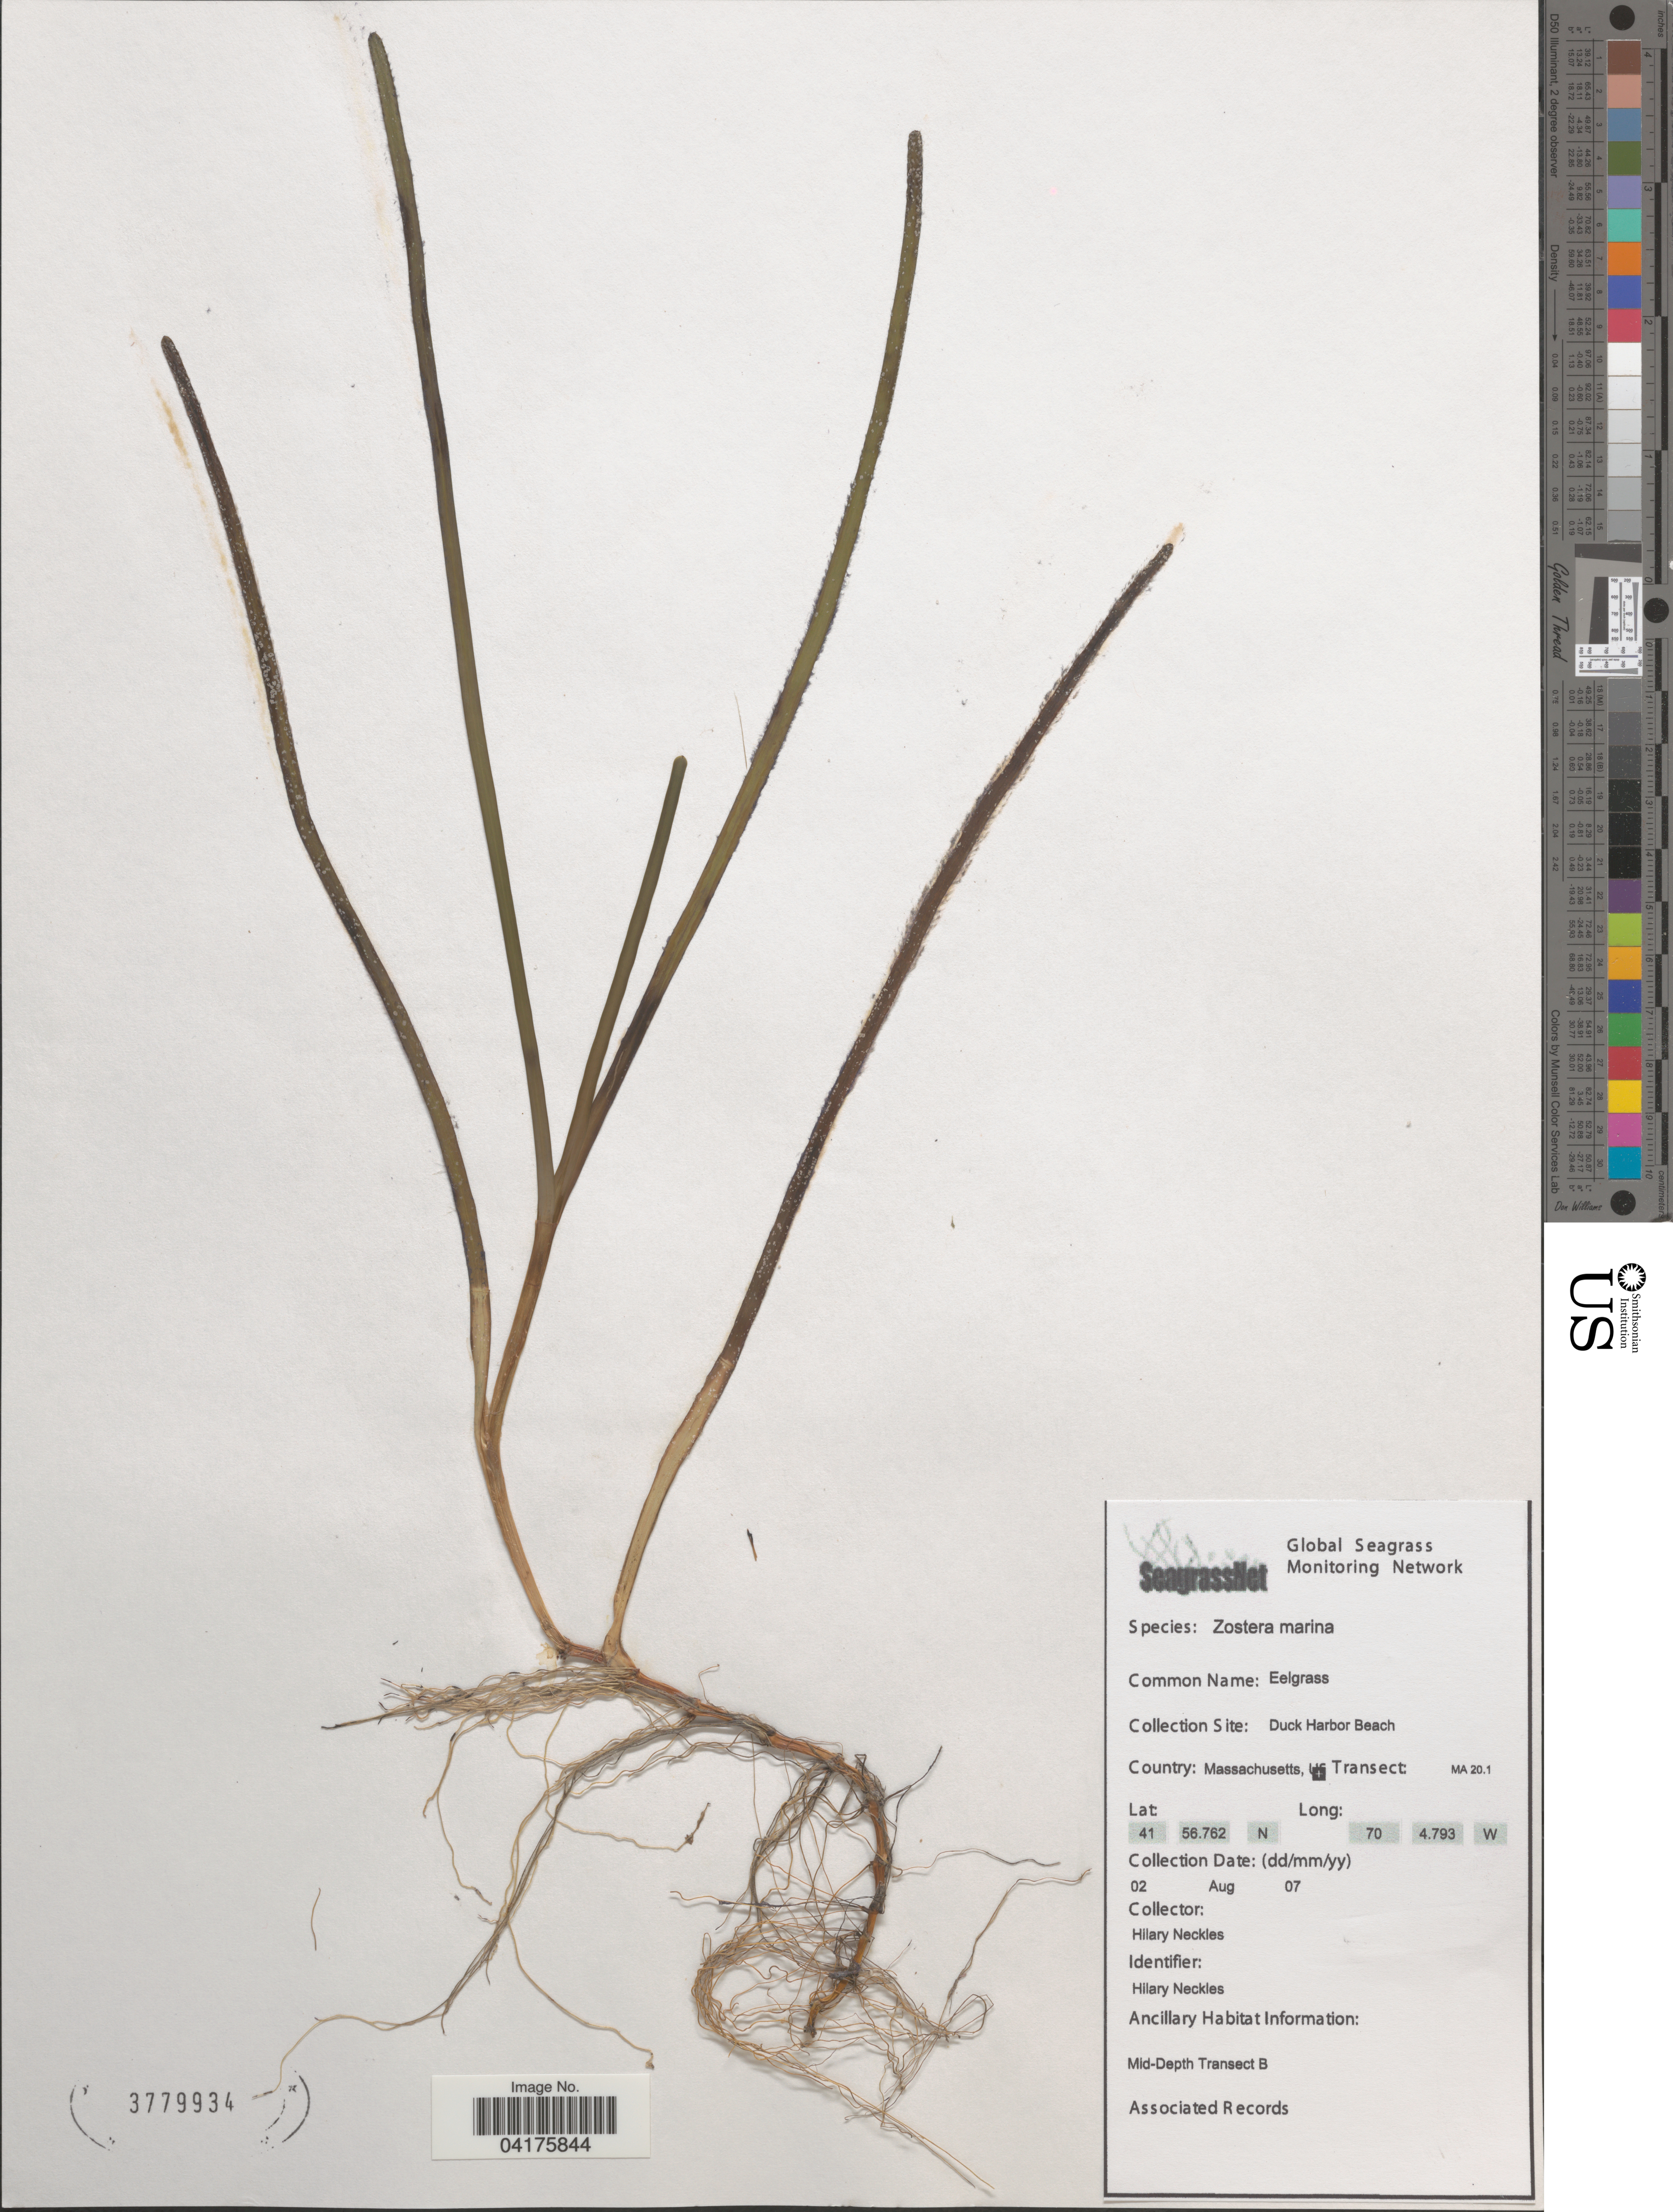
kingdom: Plantae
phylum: Tracheophyta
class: Liliopsida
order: Alismatales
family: Zosteraceae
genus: Zostera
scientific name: Zostera marina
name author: L.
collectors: H. Neckles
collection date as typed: Transcribed d/m/y: 2/8/7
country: United States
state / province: Massachusetts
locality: Duck Harbor Beach.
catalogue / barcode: US 3779934